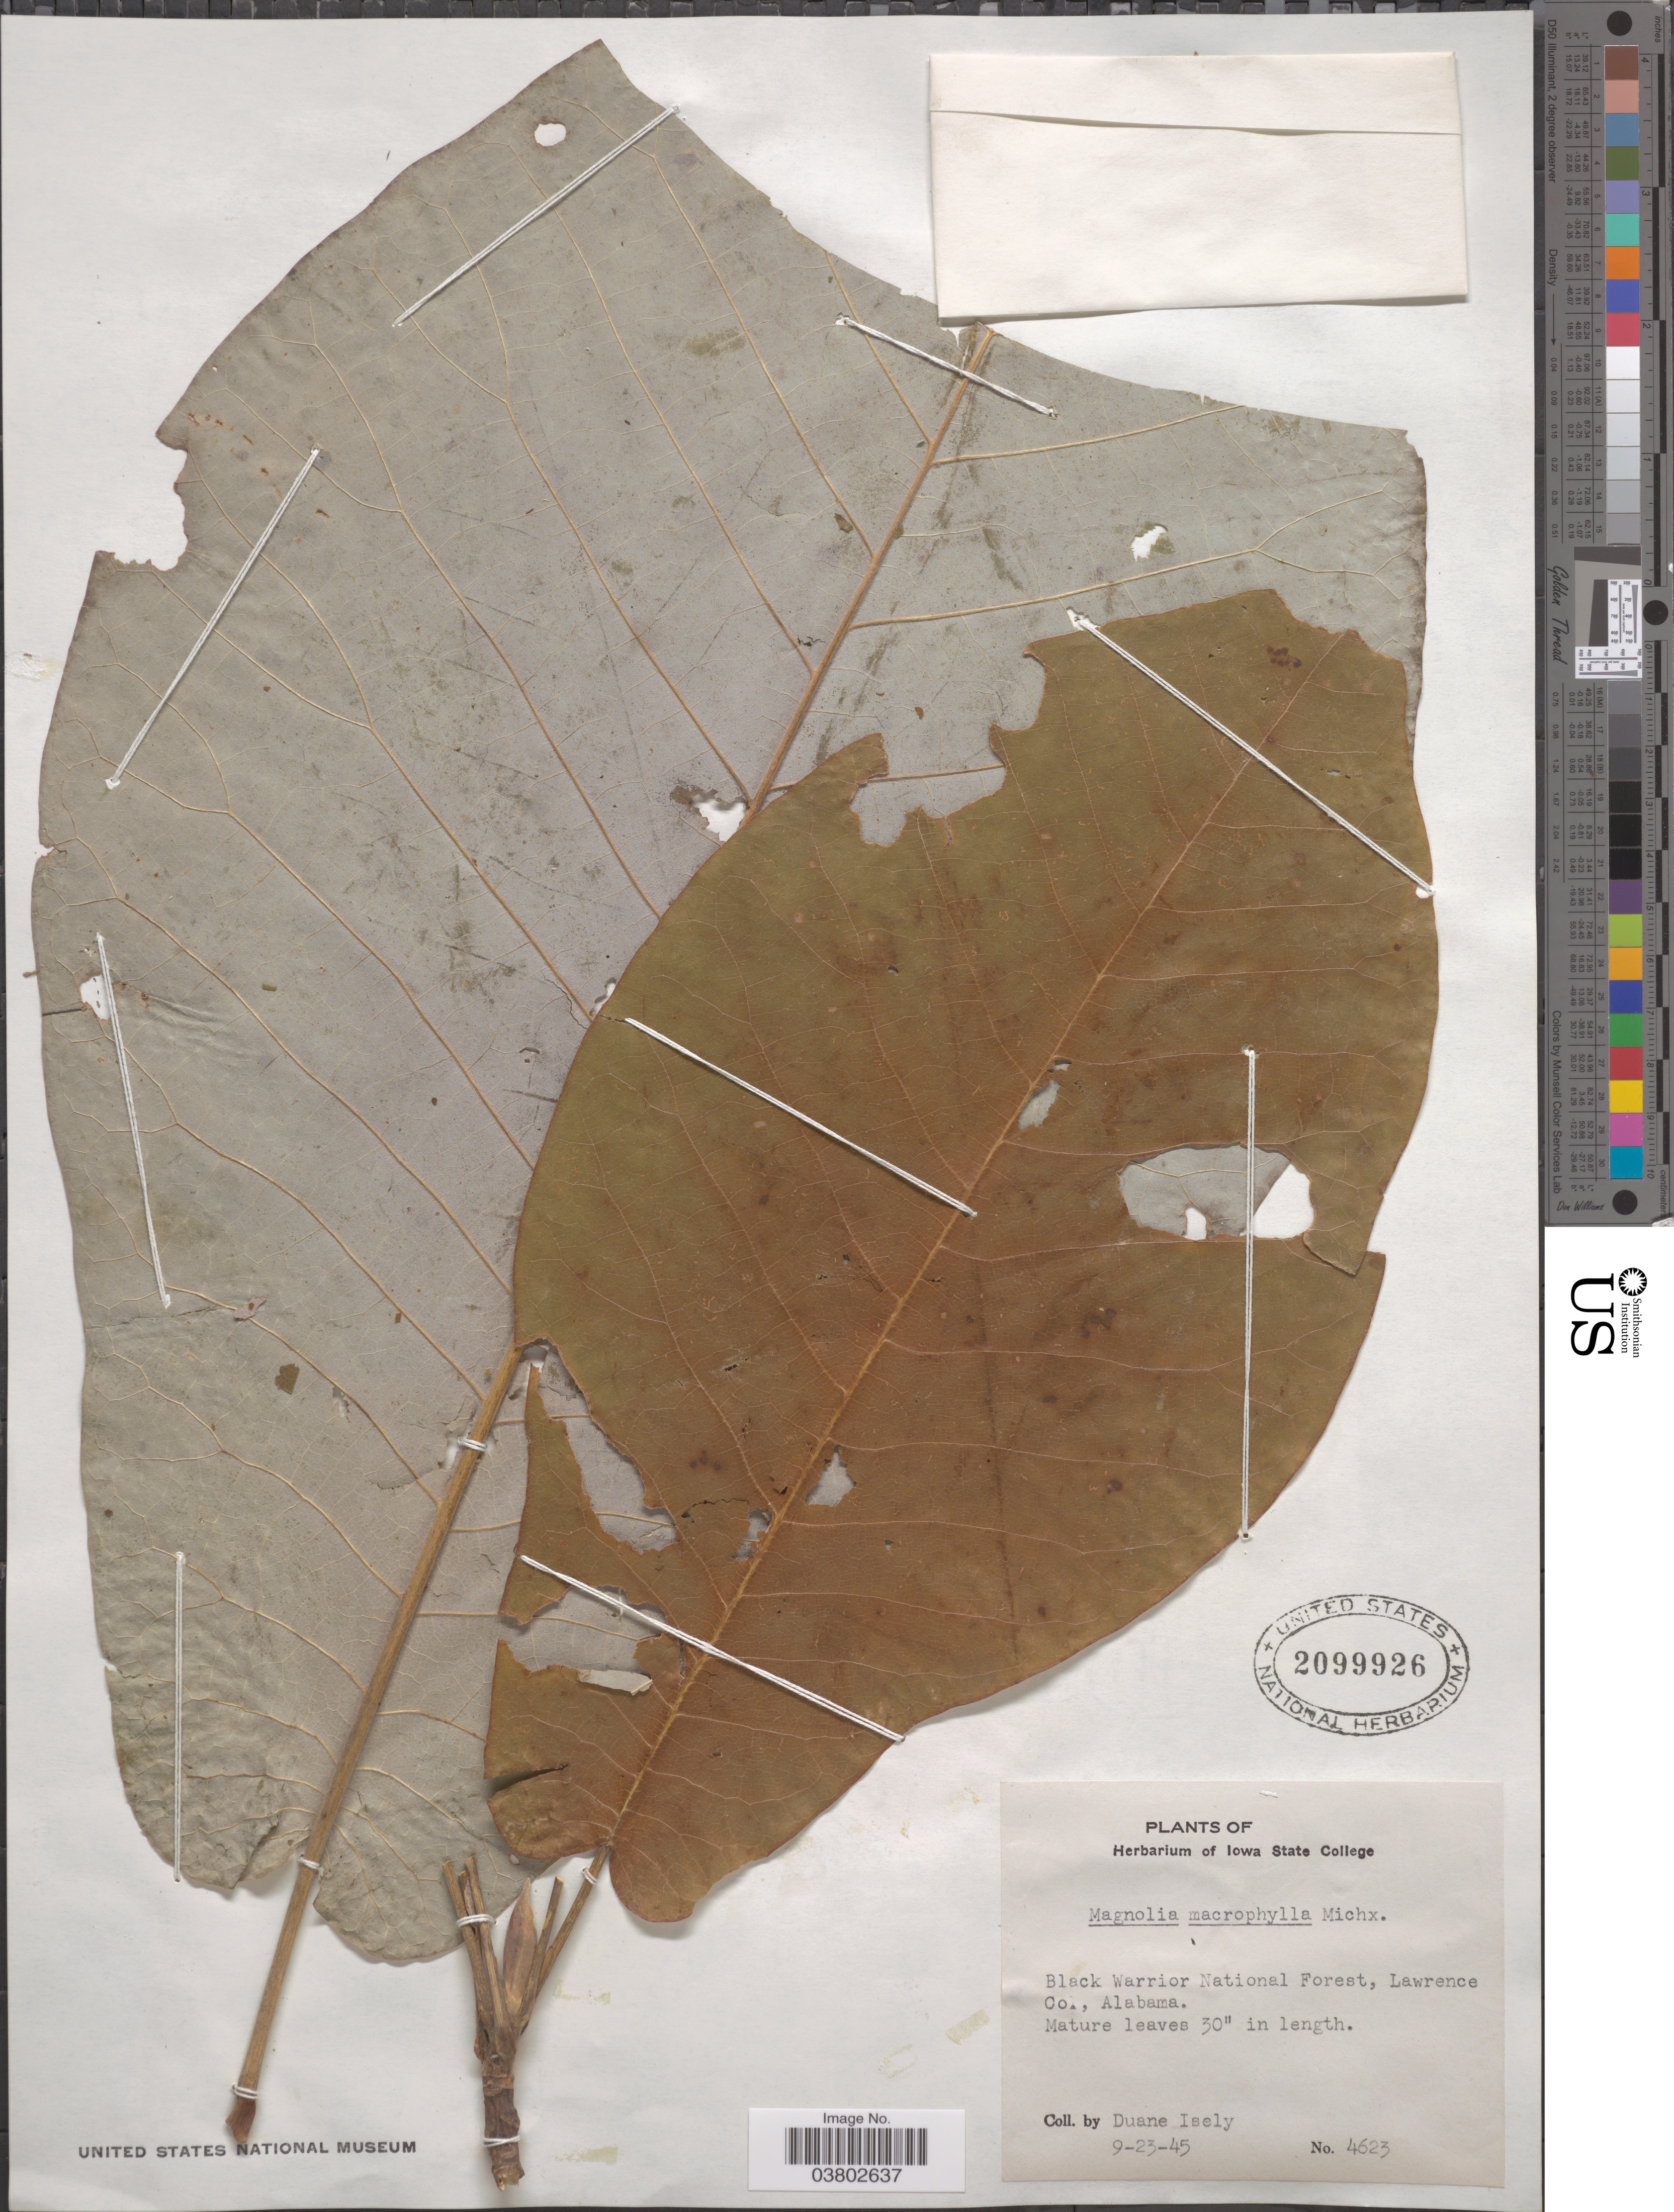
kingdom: Plantae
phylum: Tracheophyta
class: Magnoliopsida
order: Magnoliales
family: Magnoliaceae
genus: Magnolia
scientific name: Magnolia macrophylla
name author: Michx.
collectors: D. Isely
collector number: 4623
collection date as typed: Transcribed d/m/y: 23/9/45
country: United States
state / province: Alabama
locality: Black Warrior National Forest, Lawrence Co.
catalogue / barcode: US 2099926